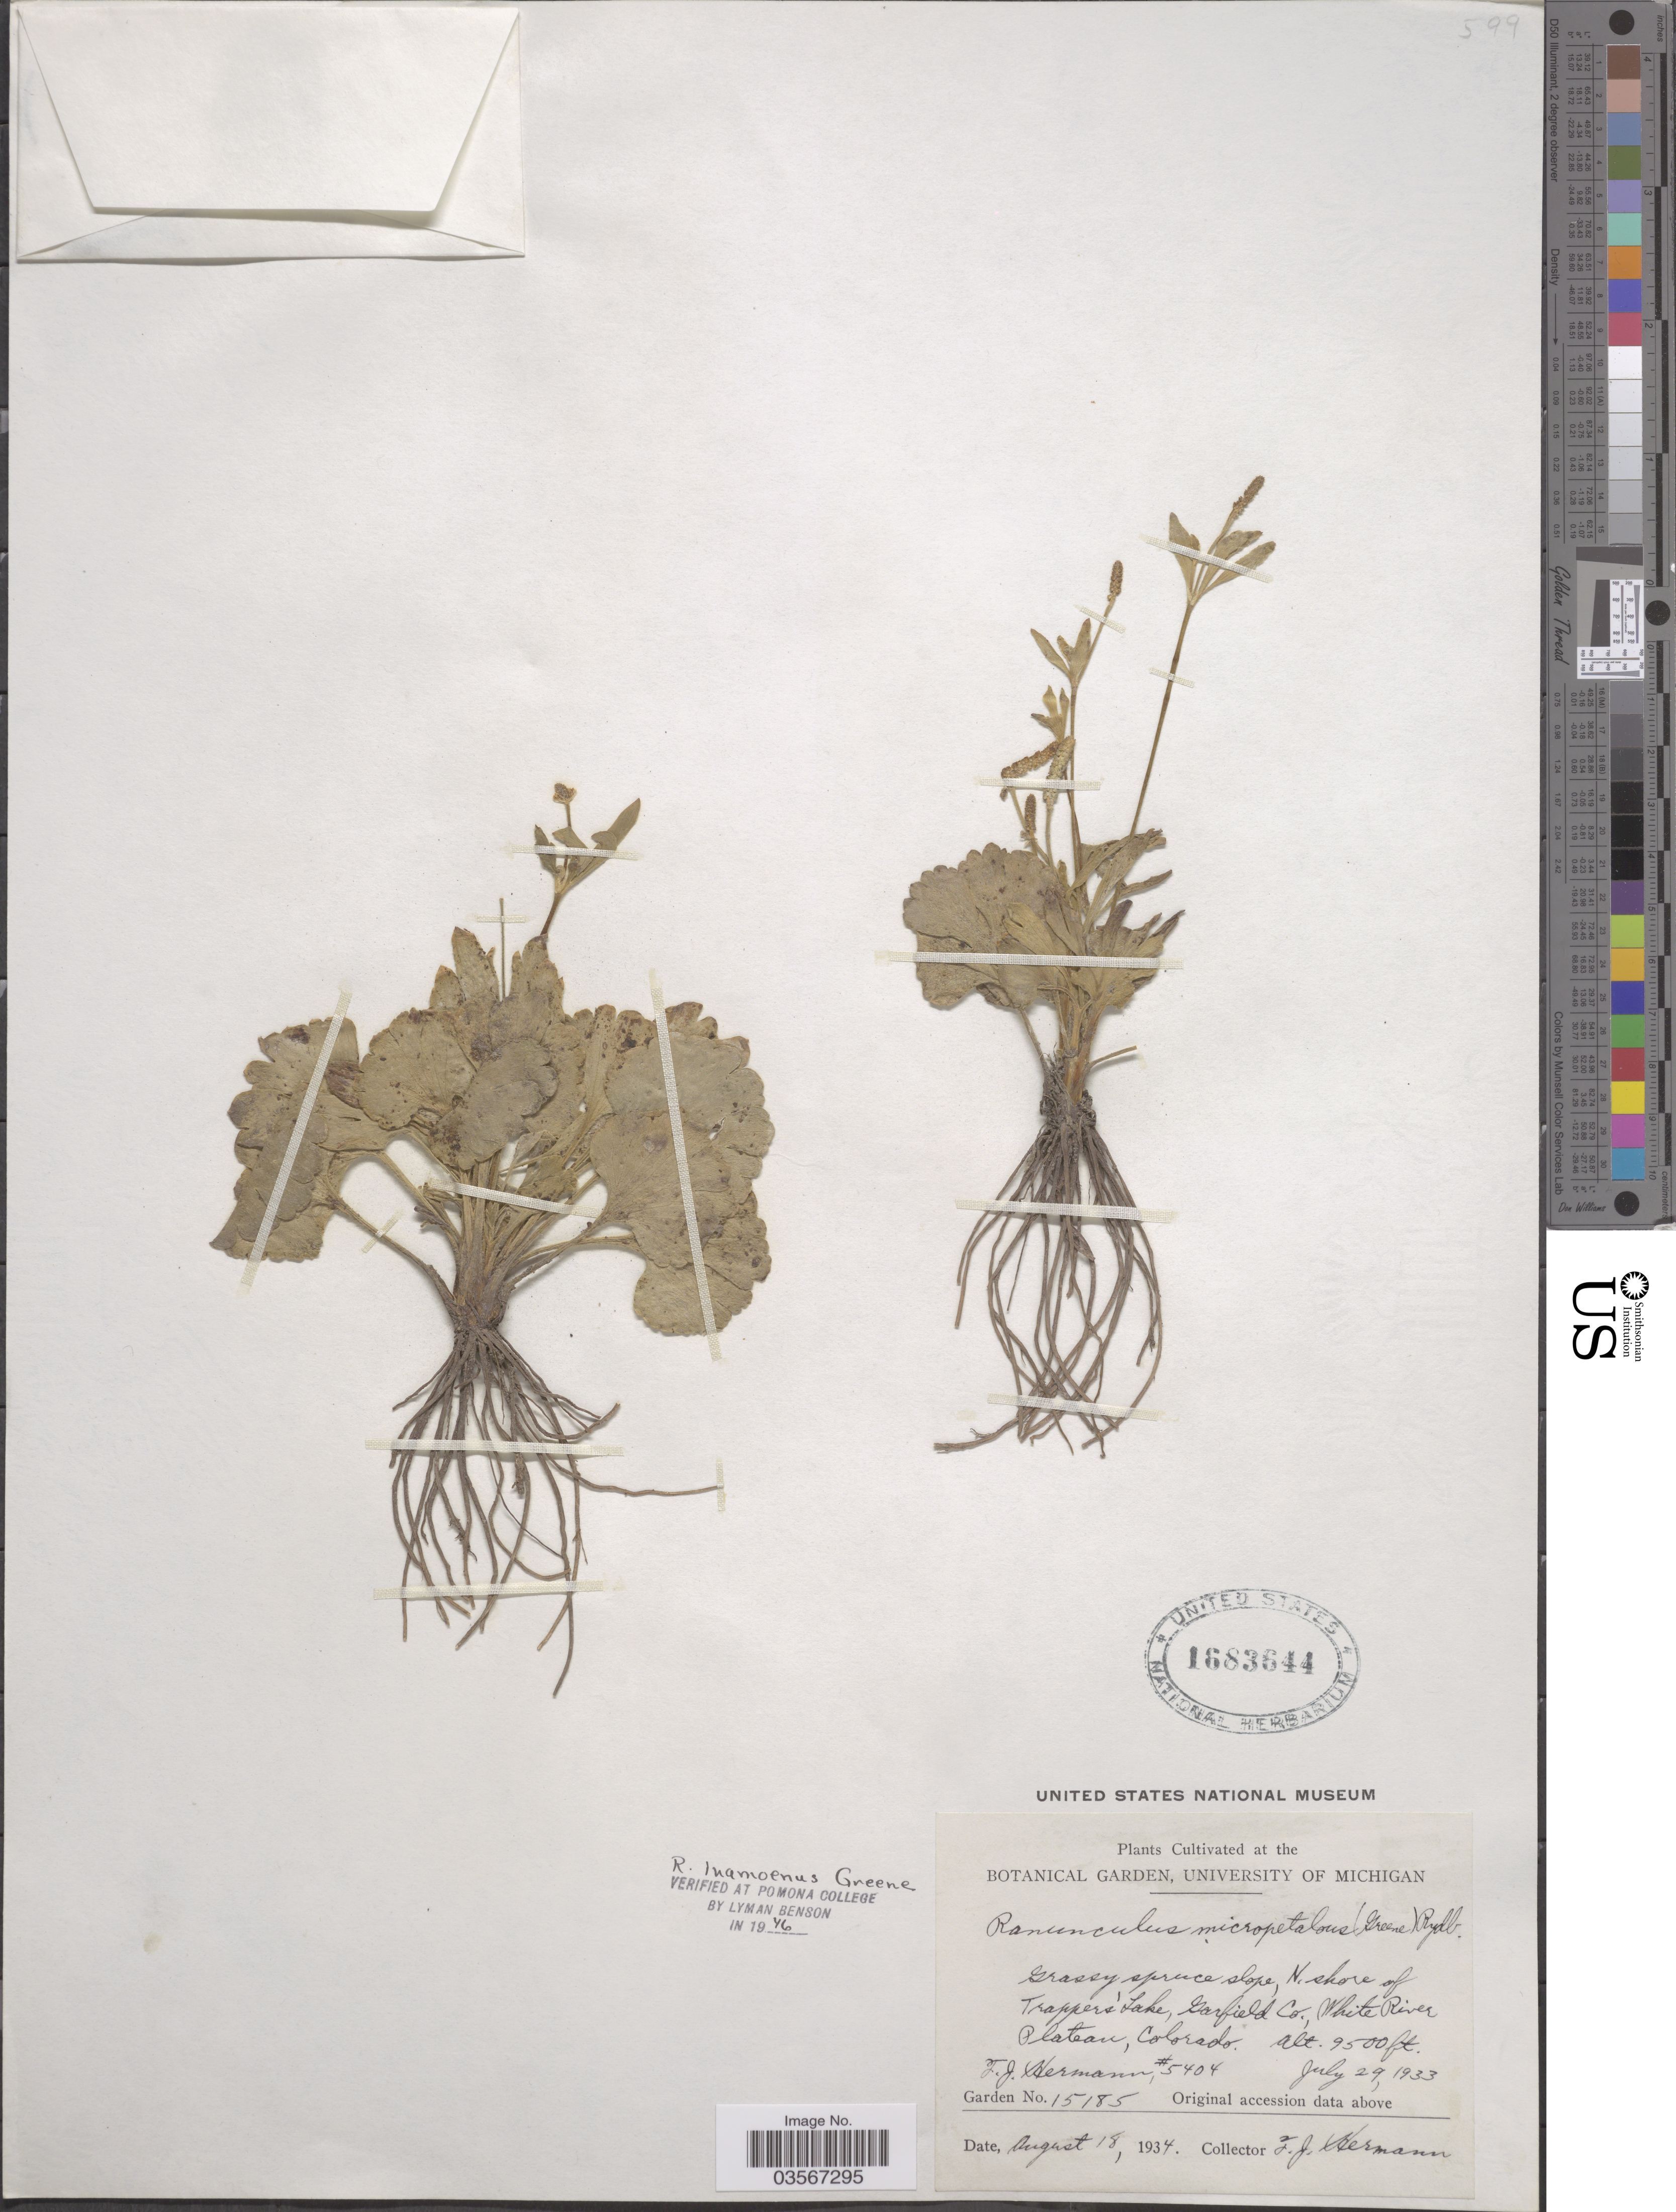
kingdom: Plantae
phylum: Tracheophyta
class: Magnoliopsida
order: Ranunculales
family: Ranunculaceae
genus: Ranunculus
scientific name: Ranunculus inamoenus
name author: Greene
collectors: F. J. Hermann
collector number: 15185?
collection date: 1934-08-18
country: United States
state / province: Michigan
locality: Botanical Garden, University of Michigan.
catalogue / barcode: US 1683644